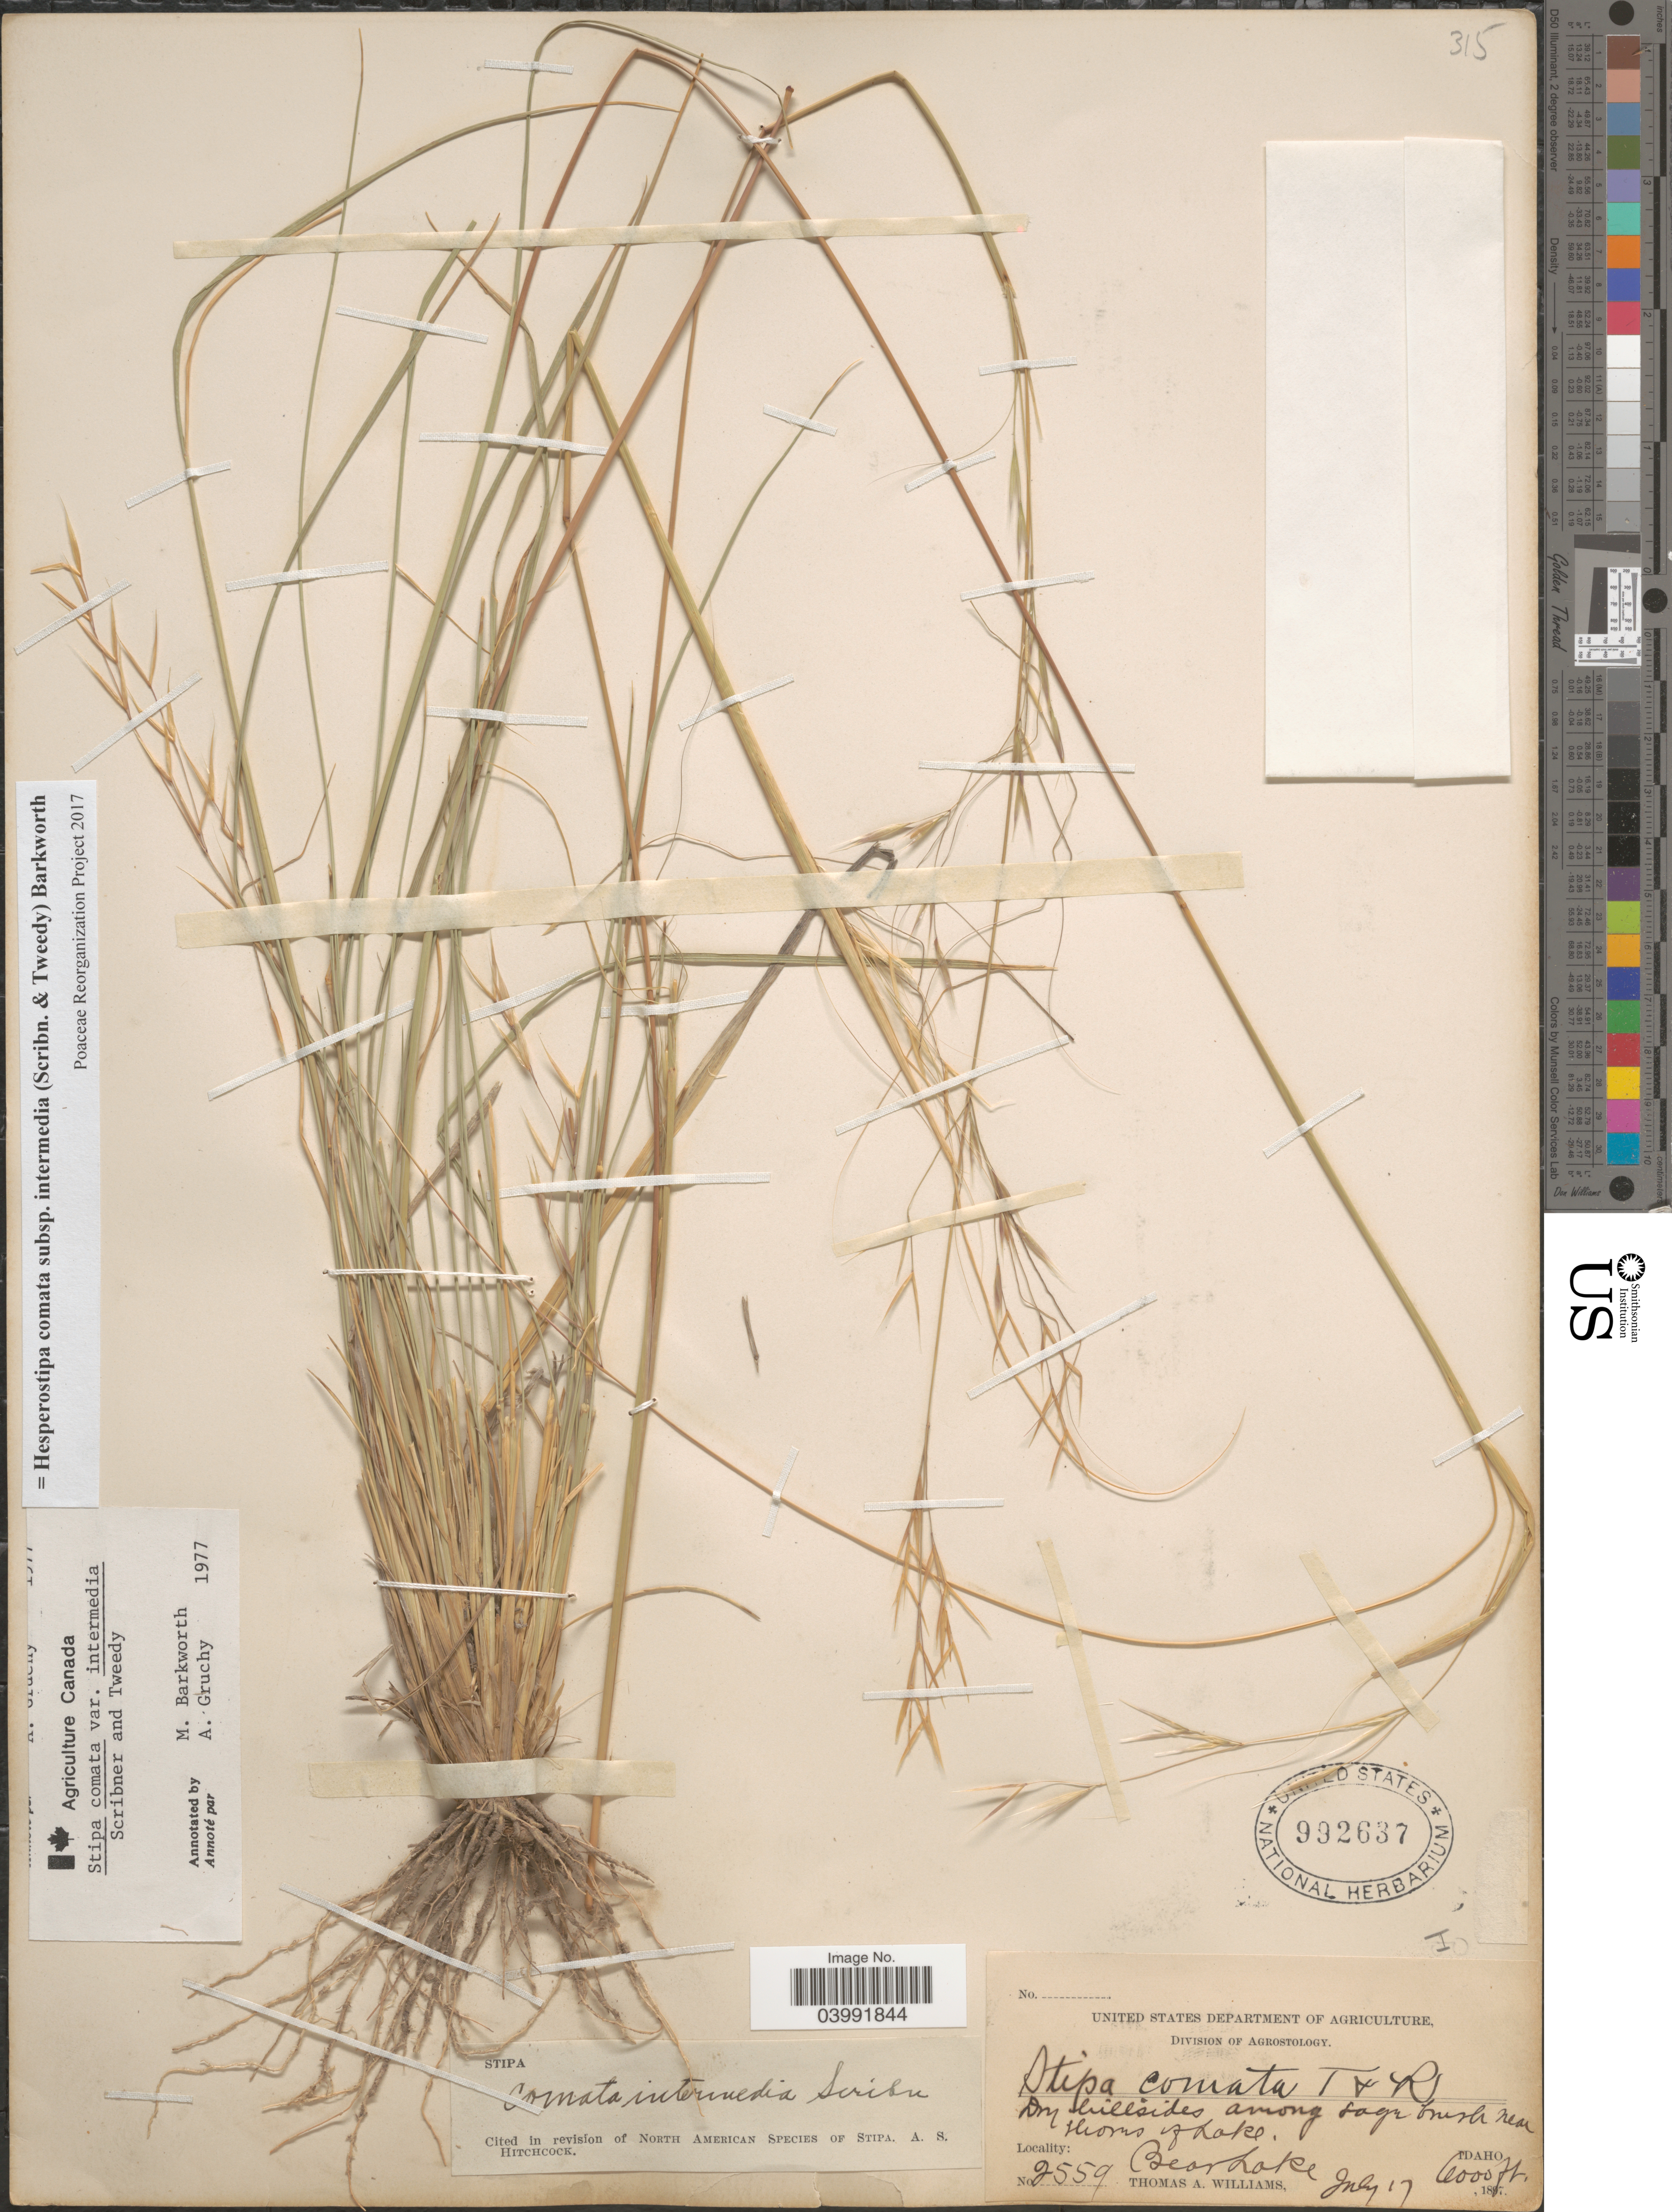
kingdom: Plantae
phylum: Tracheophyta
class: Liliopsida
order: Poales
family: Poaceae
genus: Hesperostipa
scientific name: Hesperostipa comata subsp. intermedia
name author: (Scribn. & Tweedy) Barkworth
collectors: T. A. Williams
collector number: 2559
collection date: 1897-07-17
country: United States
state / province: Idaho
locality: Dry hillsides among sage brush near shores of lake. Bear Lake.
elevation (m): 1829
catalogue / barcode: US 992637